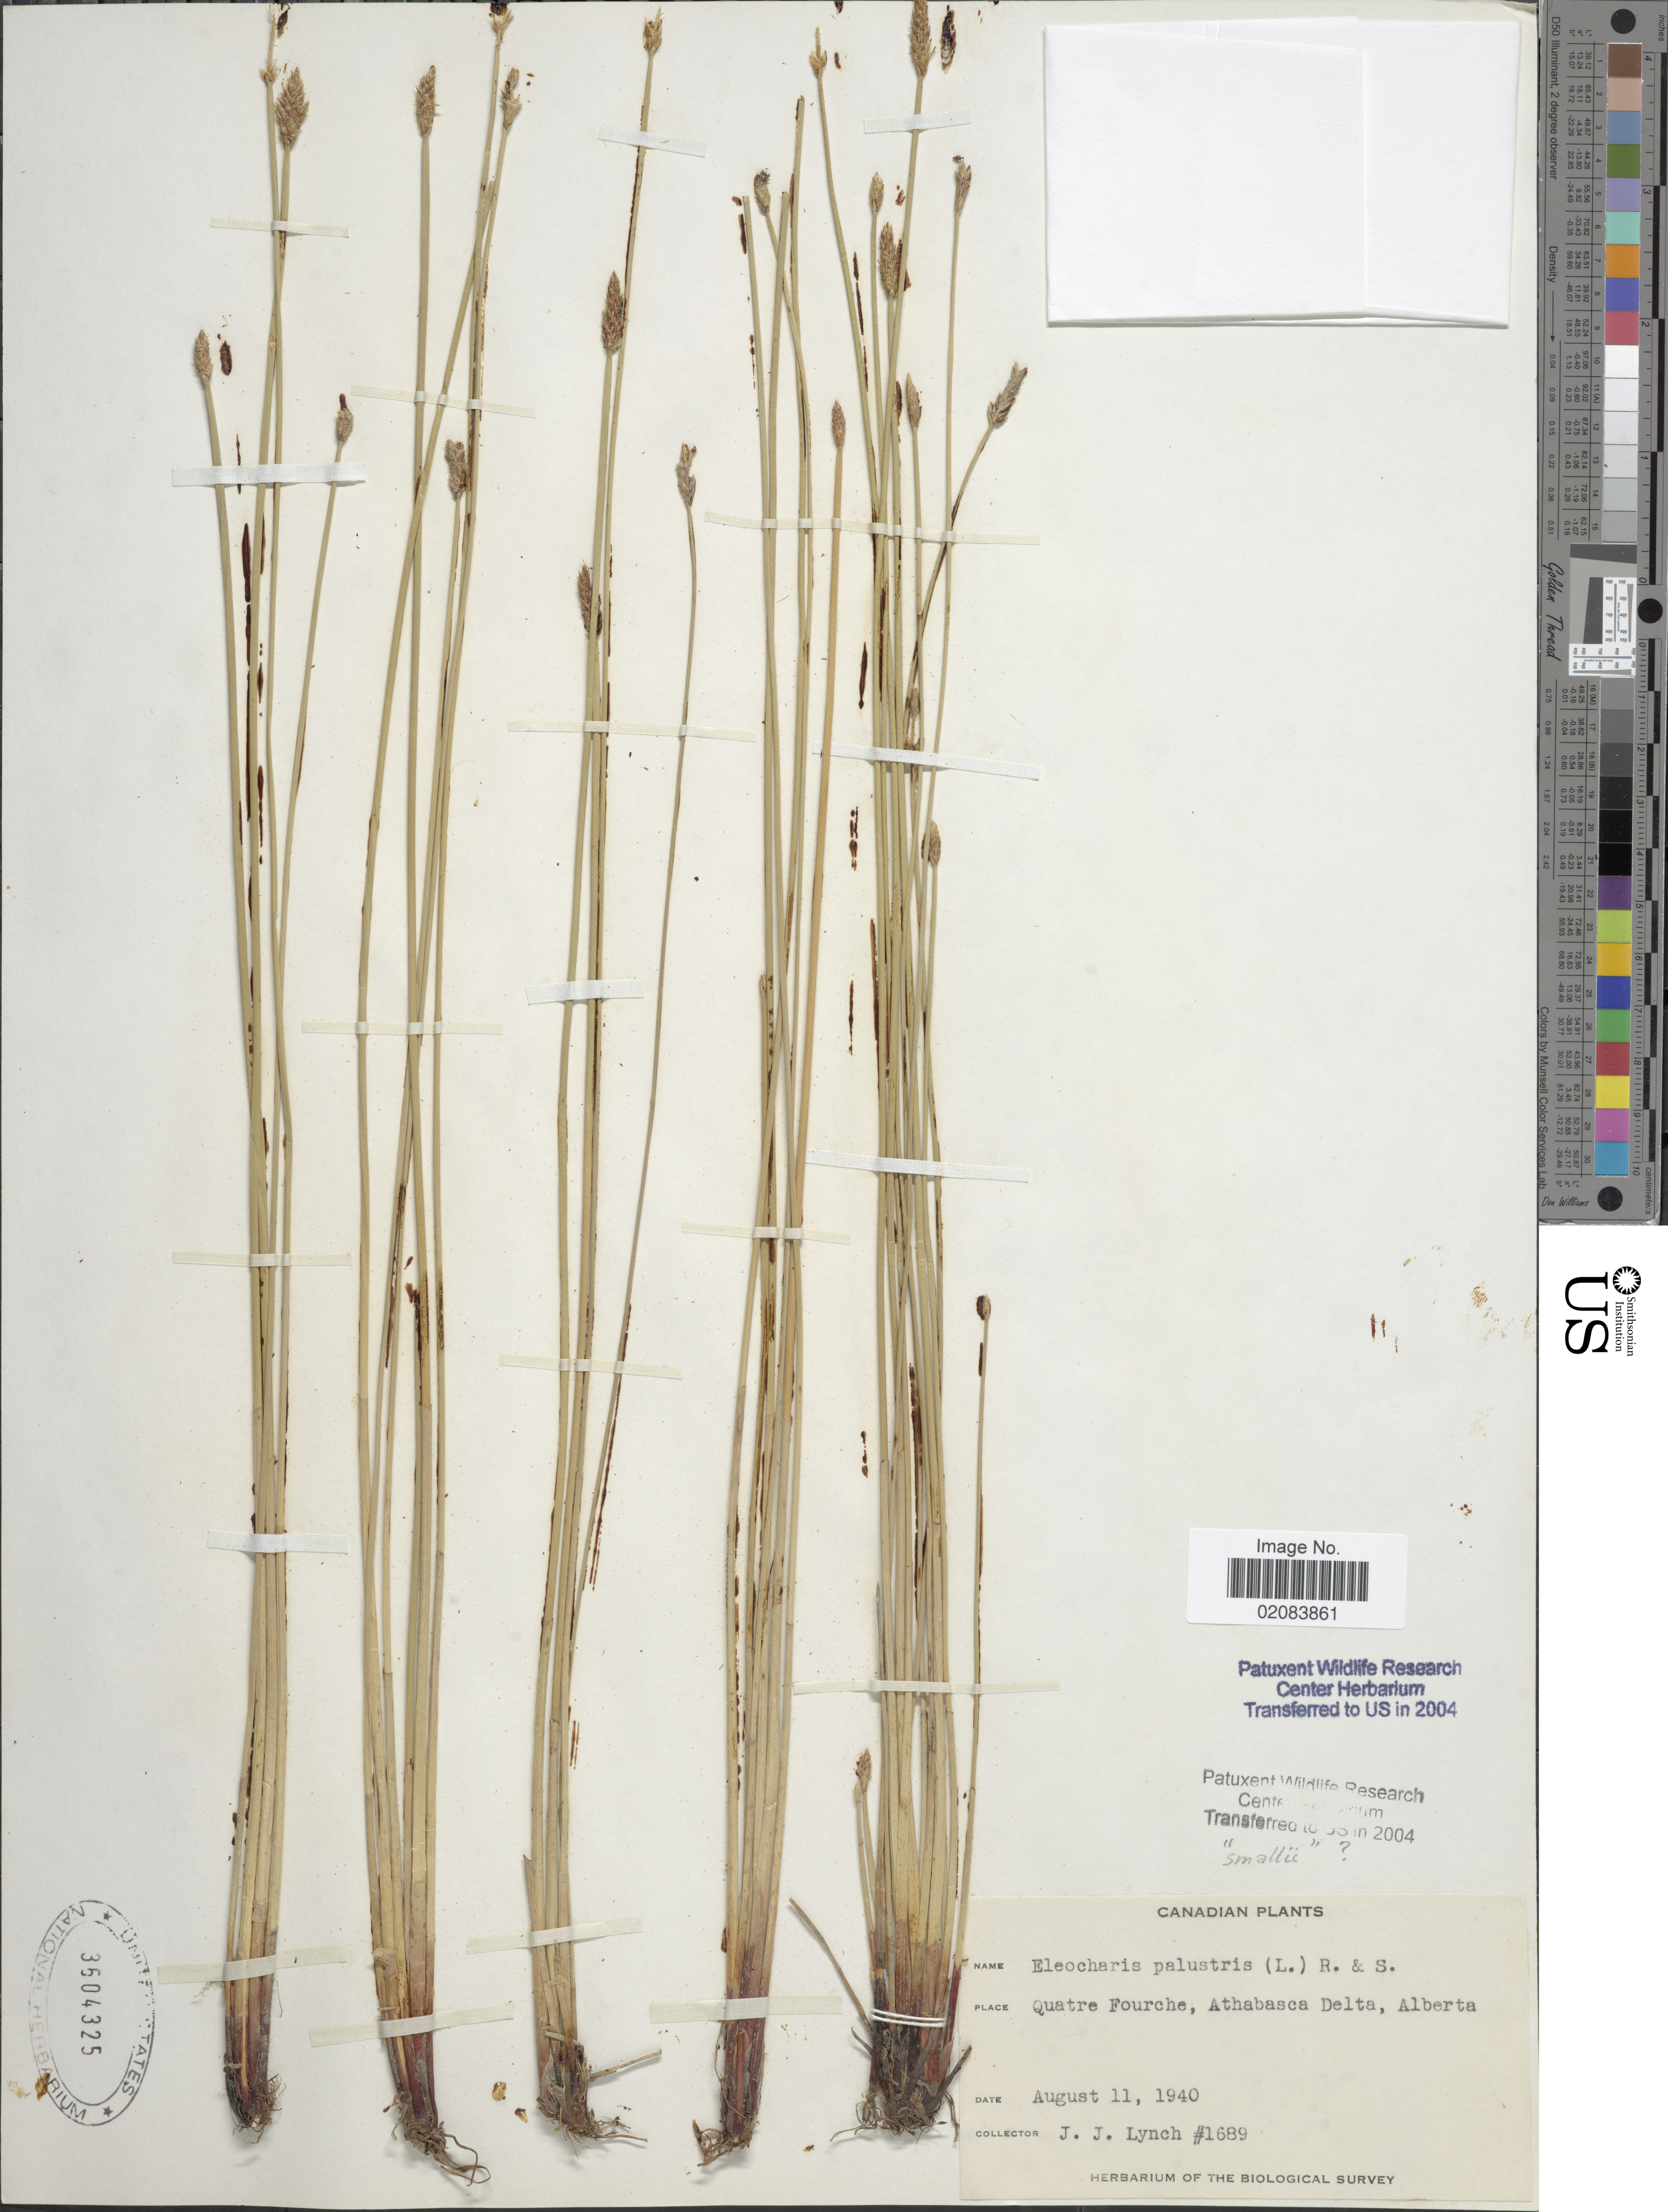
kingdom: Plantae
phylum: Tracheophyta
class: Liliopsida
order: Poales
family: Cyperaceae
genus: Eleocharis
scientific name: Eleocharis palustris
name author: (L.) Roem. & Schult.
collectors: J. Lynch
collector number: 1689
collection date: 1940-08-11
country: Canada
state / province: Alberta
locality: Quatre Fourche, Athabasca Delta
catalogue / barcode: US 3604325